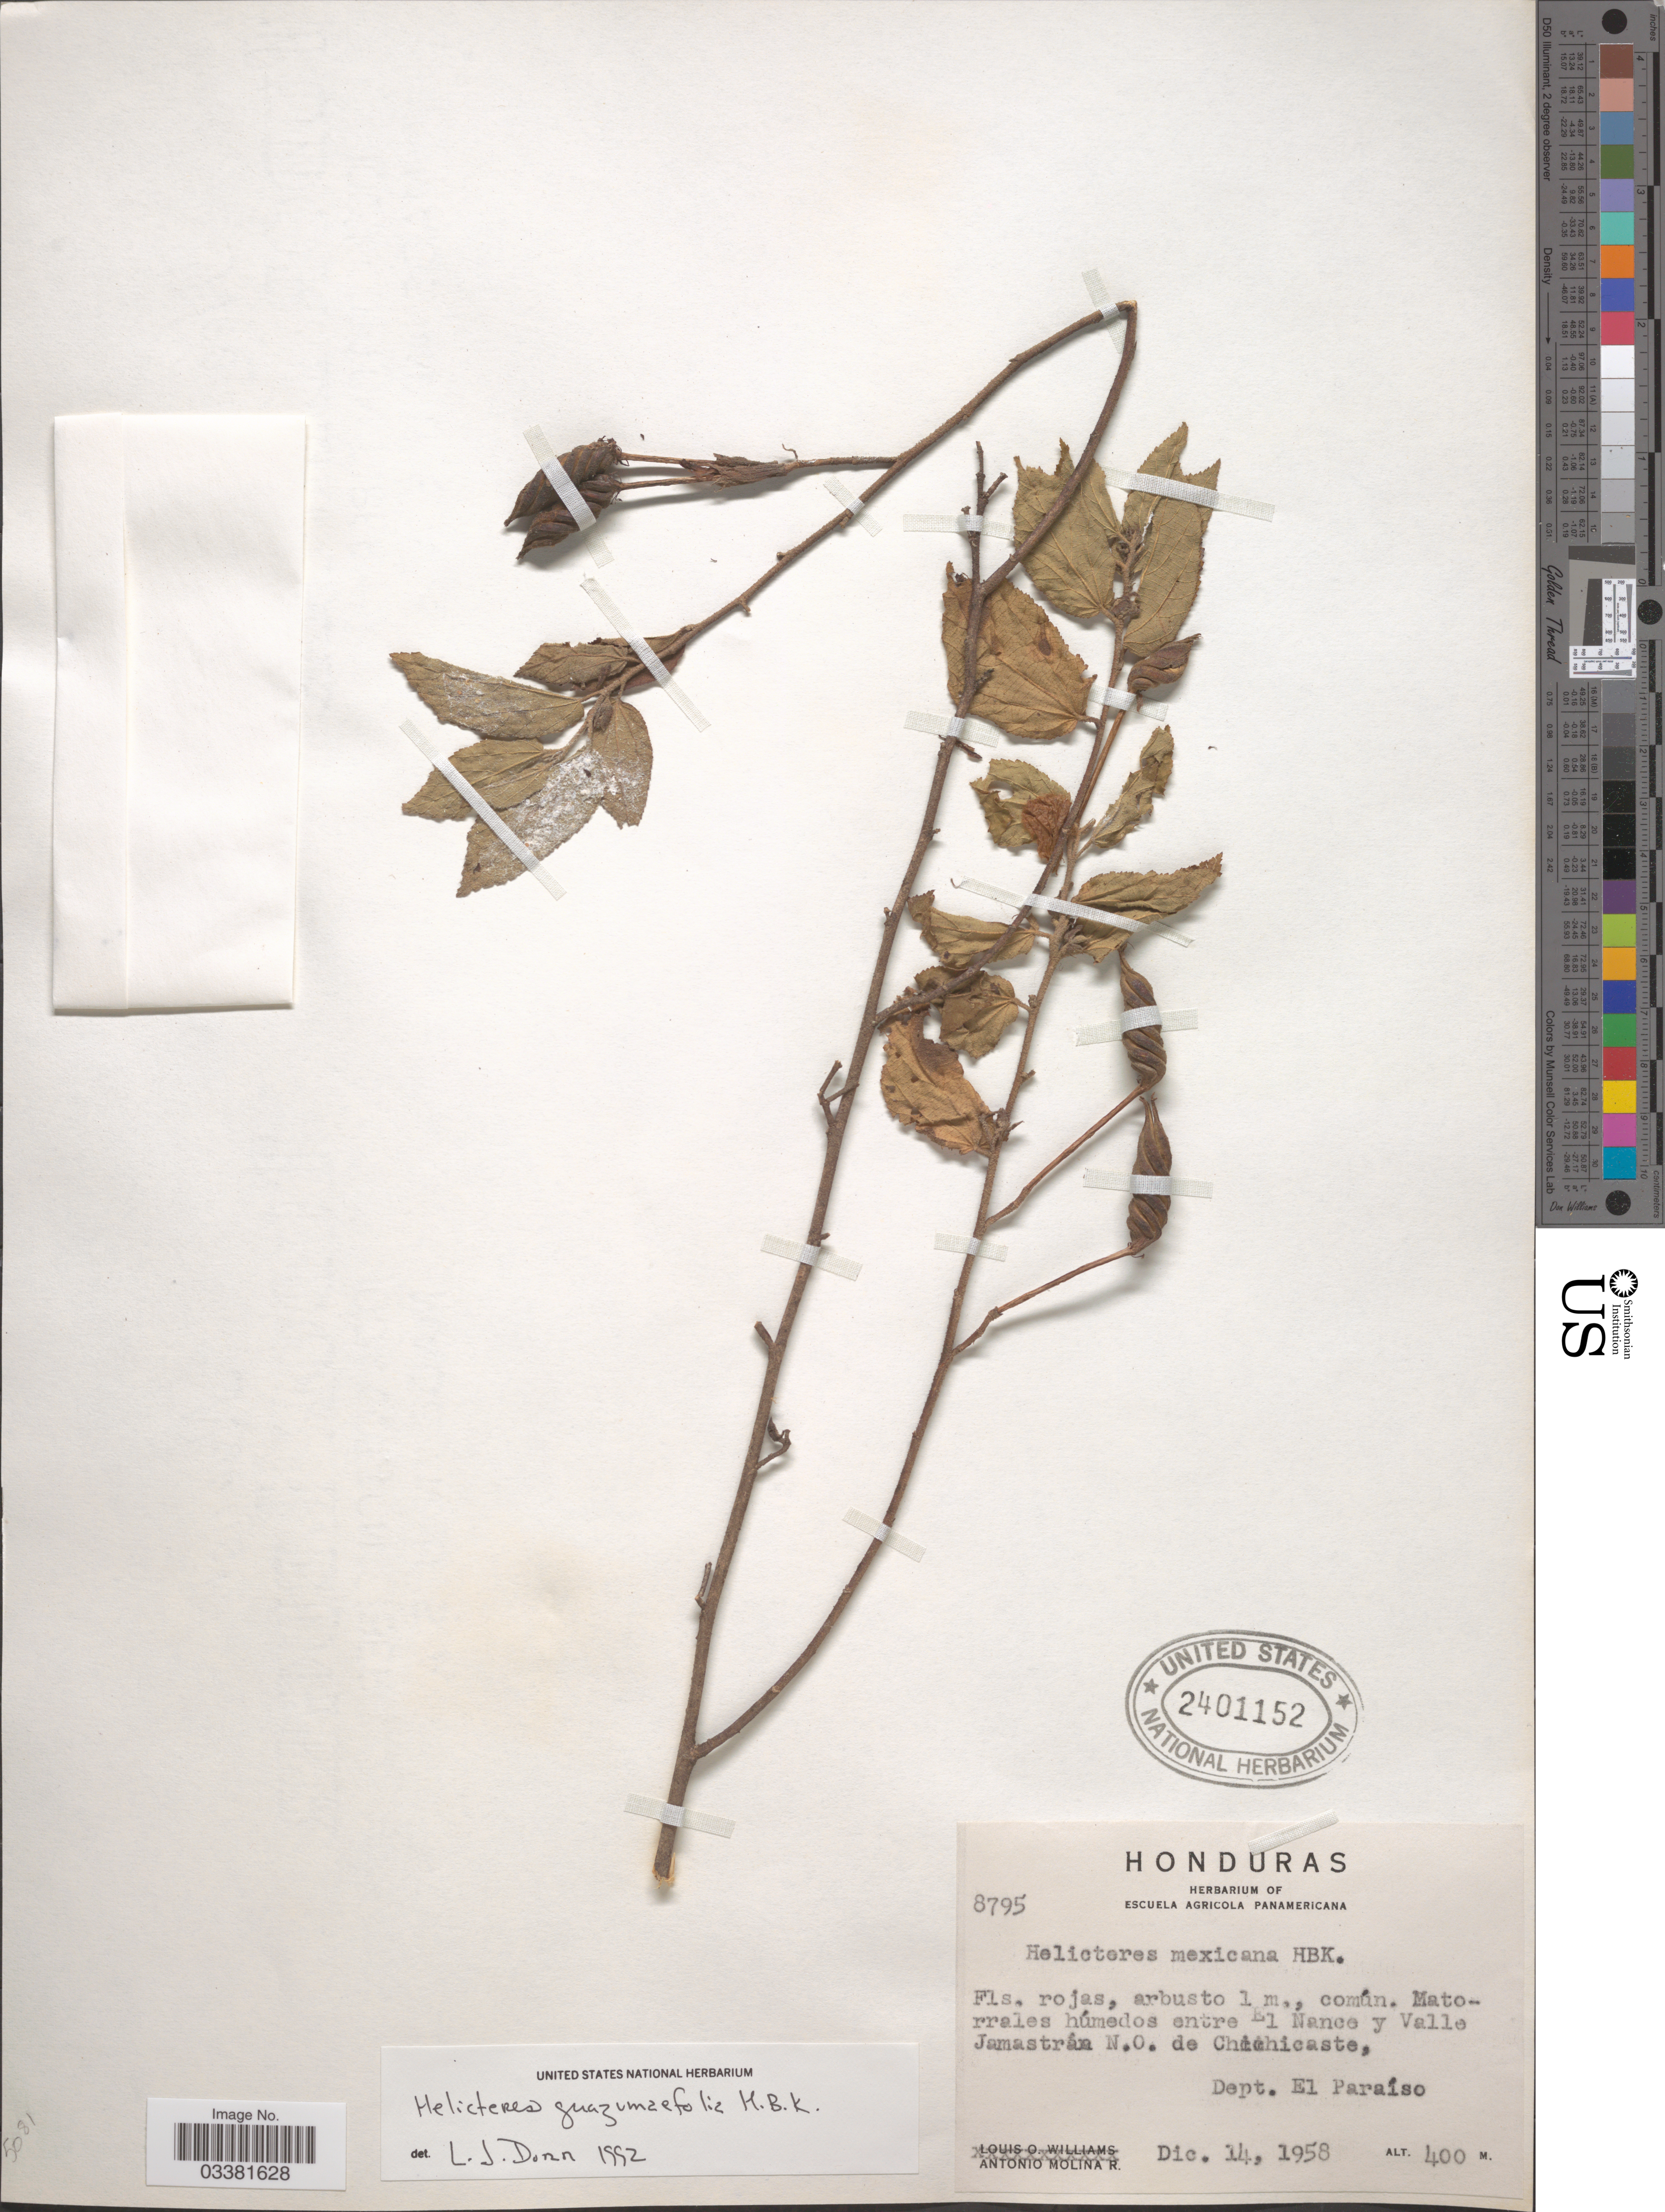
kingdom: Plantae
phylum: Tracheophyta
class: Magnoliopsida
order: Malvales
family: Malvaceae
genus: Helicteres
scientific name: Helicteres guazumifolia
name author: Kunth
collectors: A. Molina R.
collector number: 8795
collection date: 1958-12-14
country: Honduras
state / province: El Paraíso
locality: Matorrales húmedos entre El Nance y Valle Jamastrán N.O. de Chichicaste, Dept. El Paraíso.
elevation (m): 400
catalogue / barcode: US 2401152